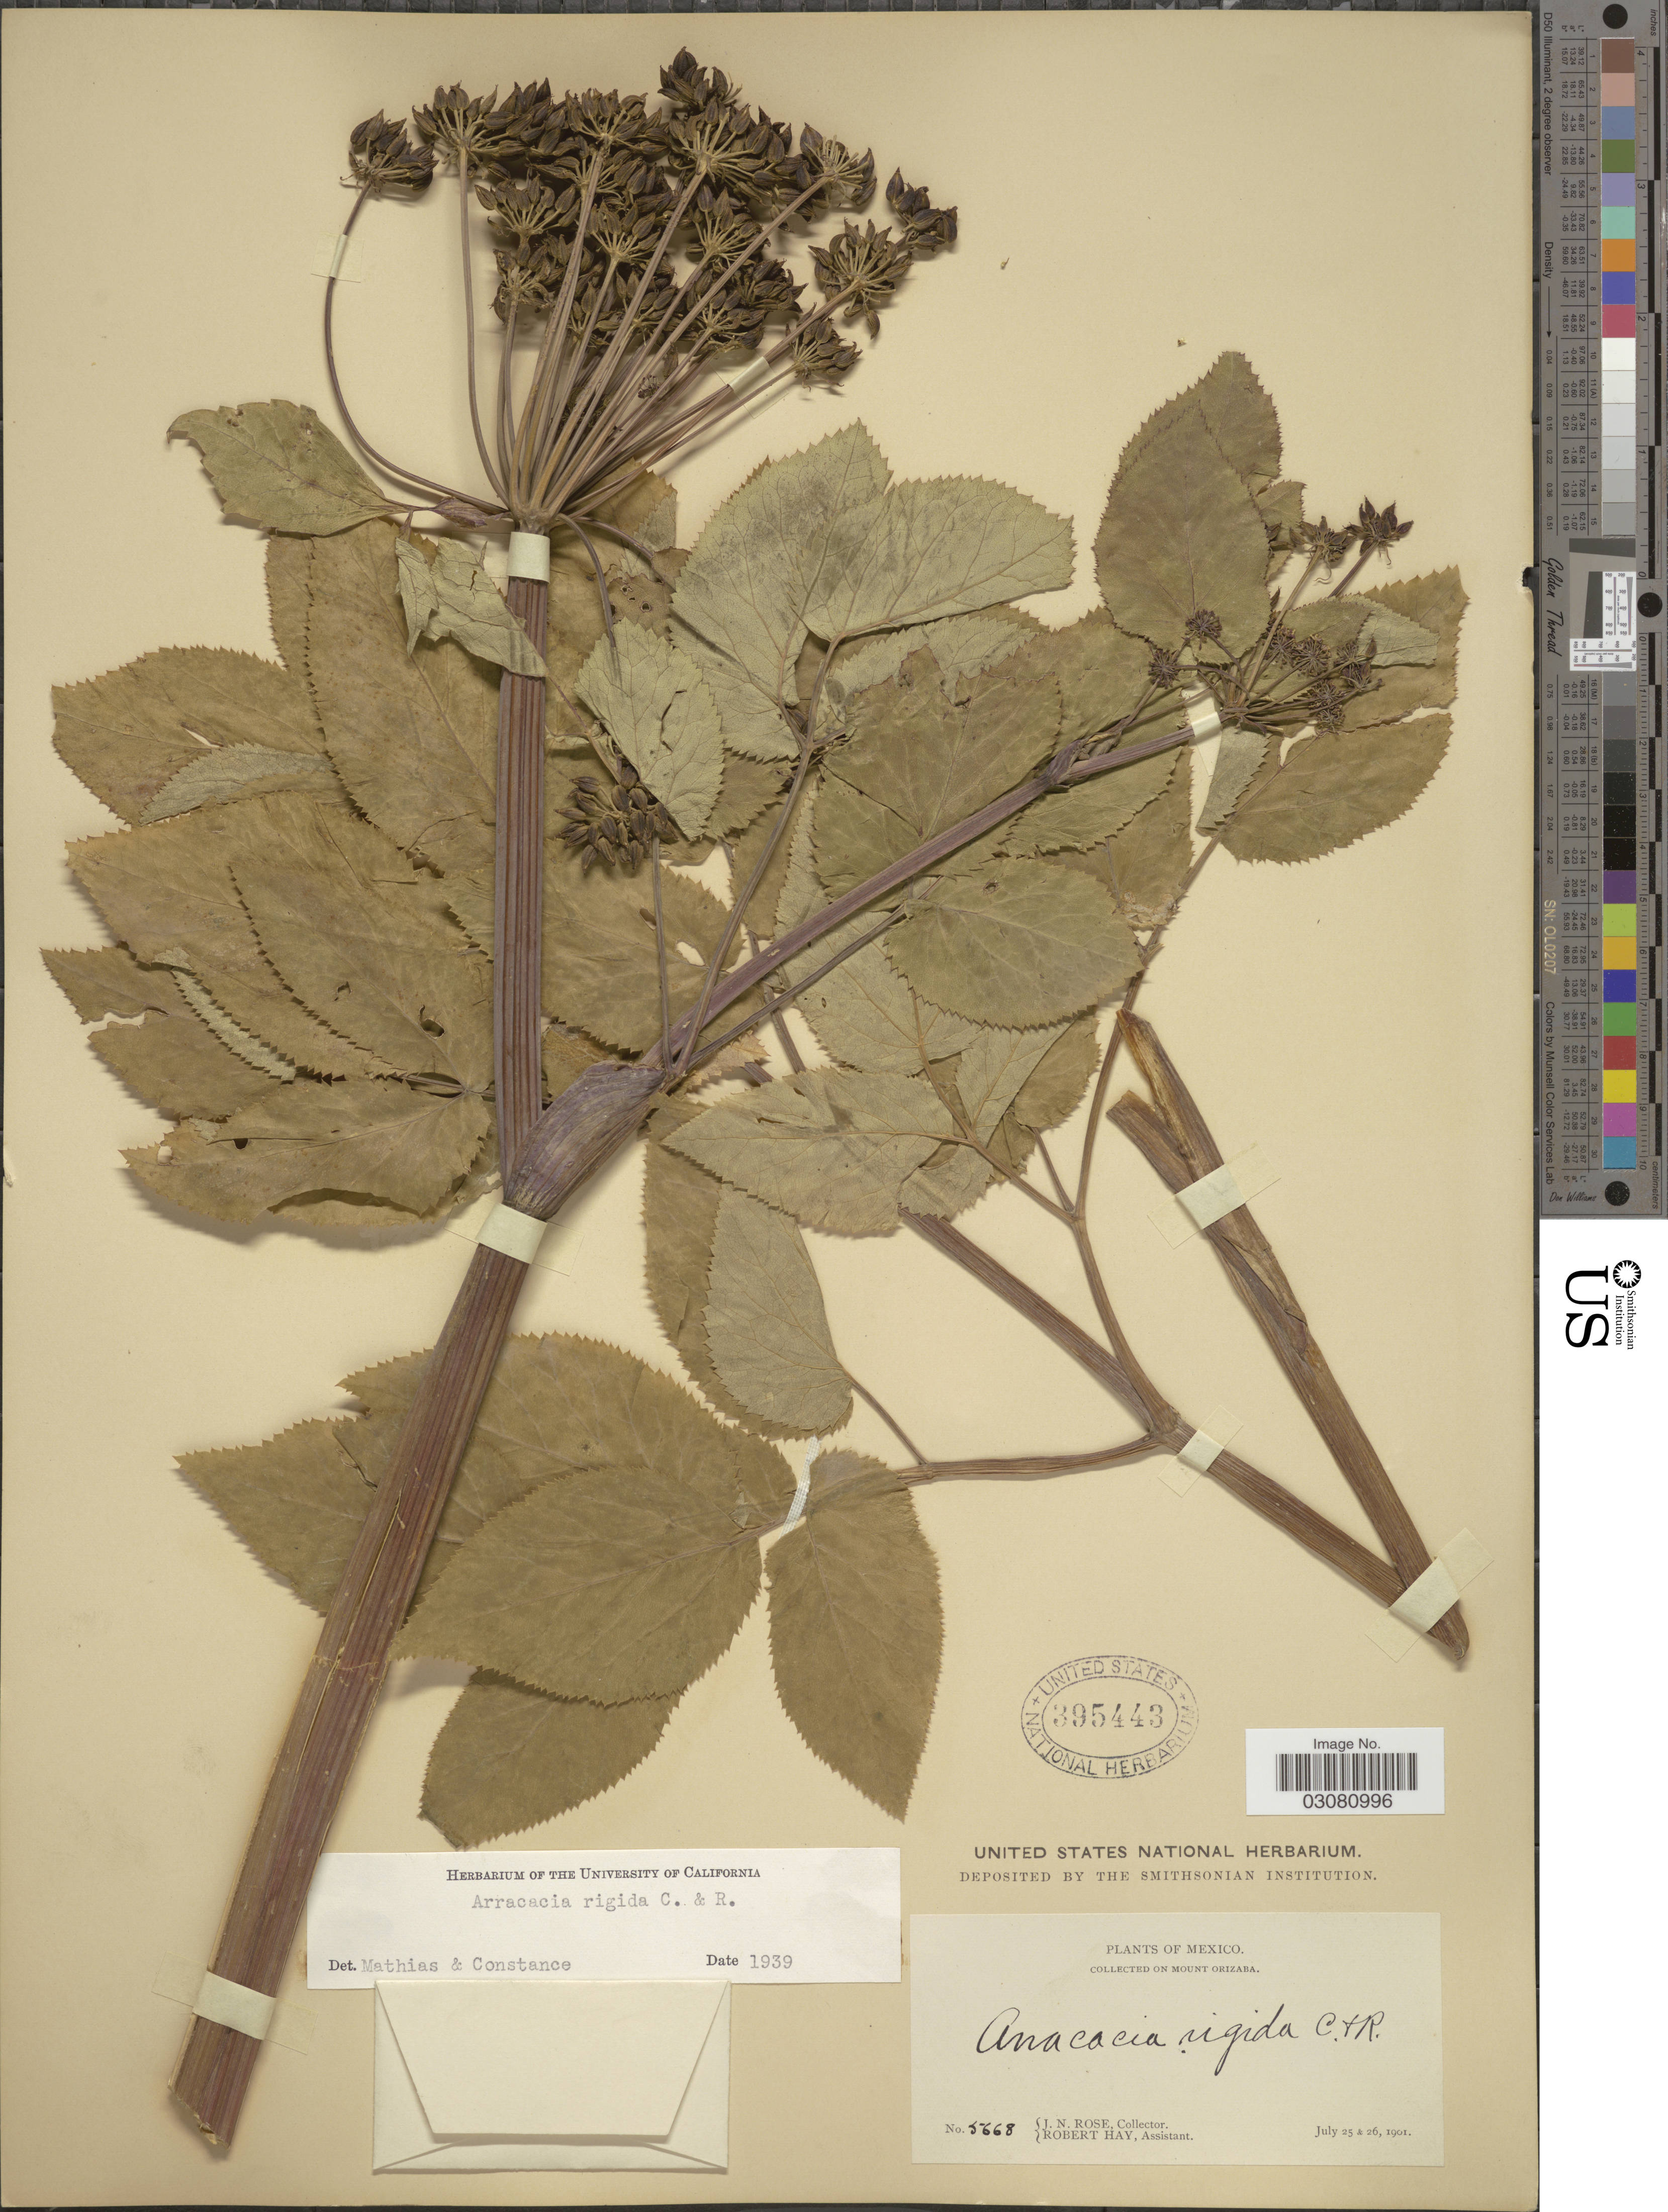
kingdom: Plantae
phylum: Tracheophyta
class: Magnoliopsida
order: Apiales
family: Apiaceae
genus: Arracacia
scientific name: Arracacia rigida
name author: J.M. Coult. & Rose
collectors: J. N. Rose & R. Hay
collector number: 5668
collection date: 1901-07-25/1901-07-26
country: Mexico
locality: On Mount Orizaba.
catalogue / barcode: US 395443